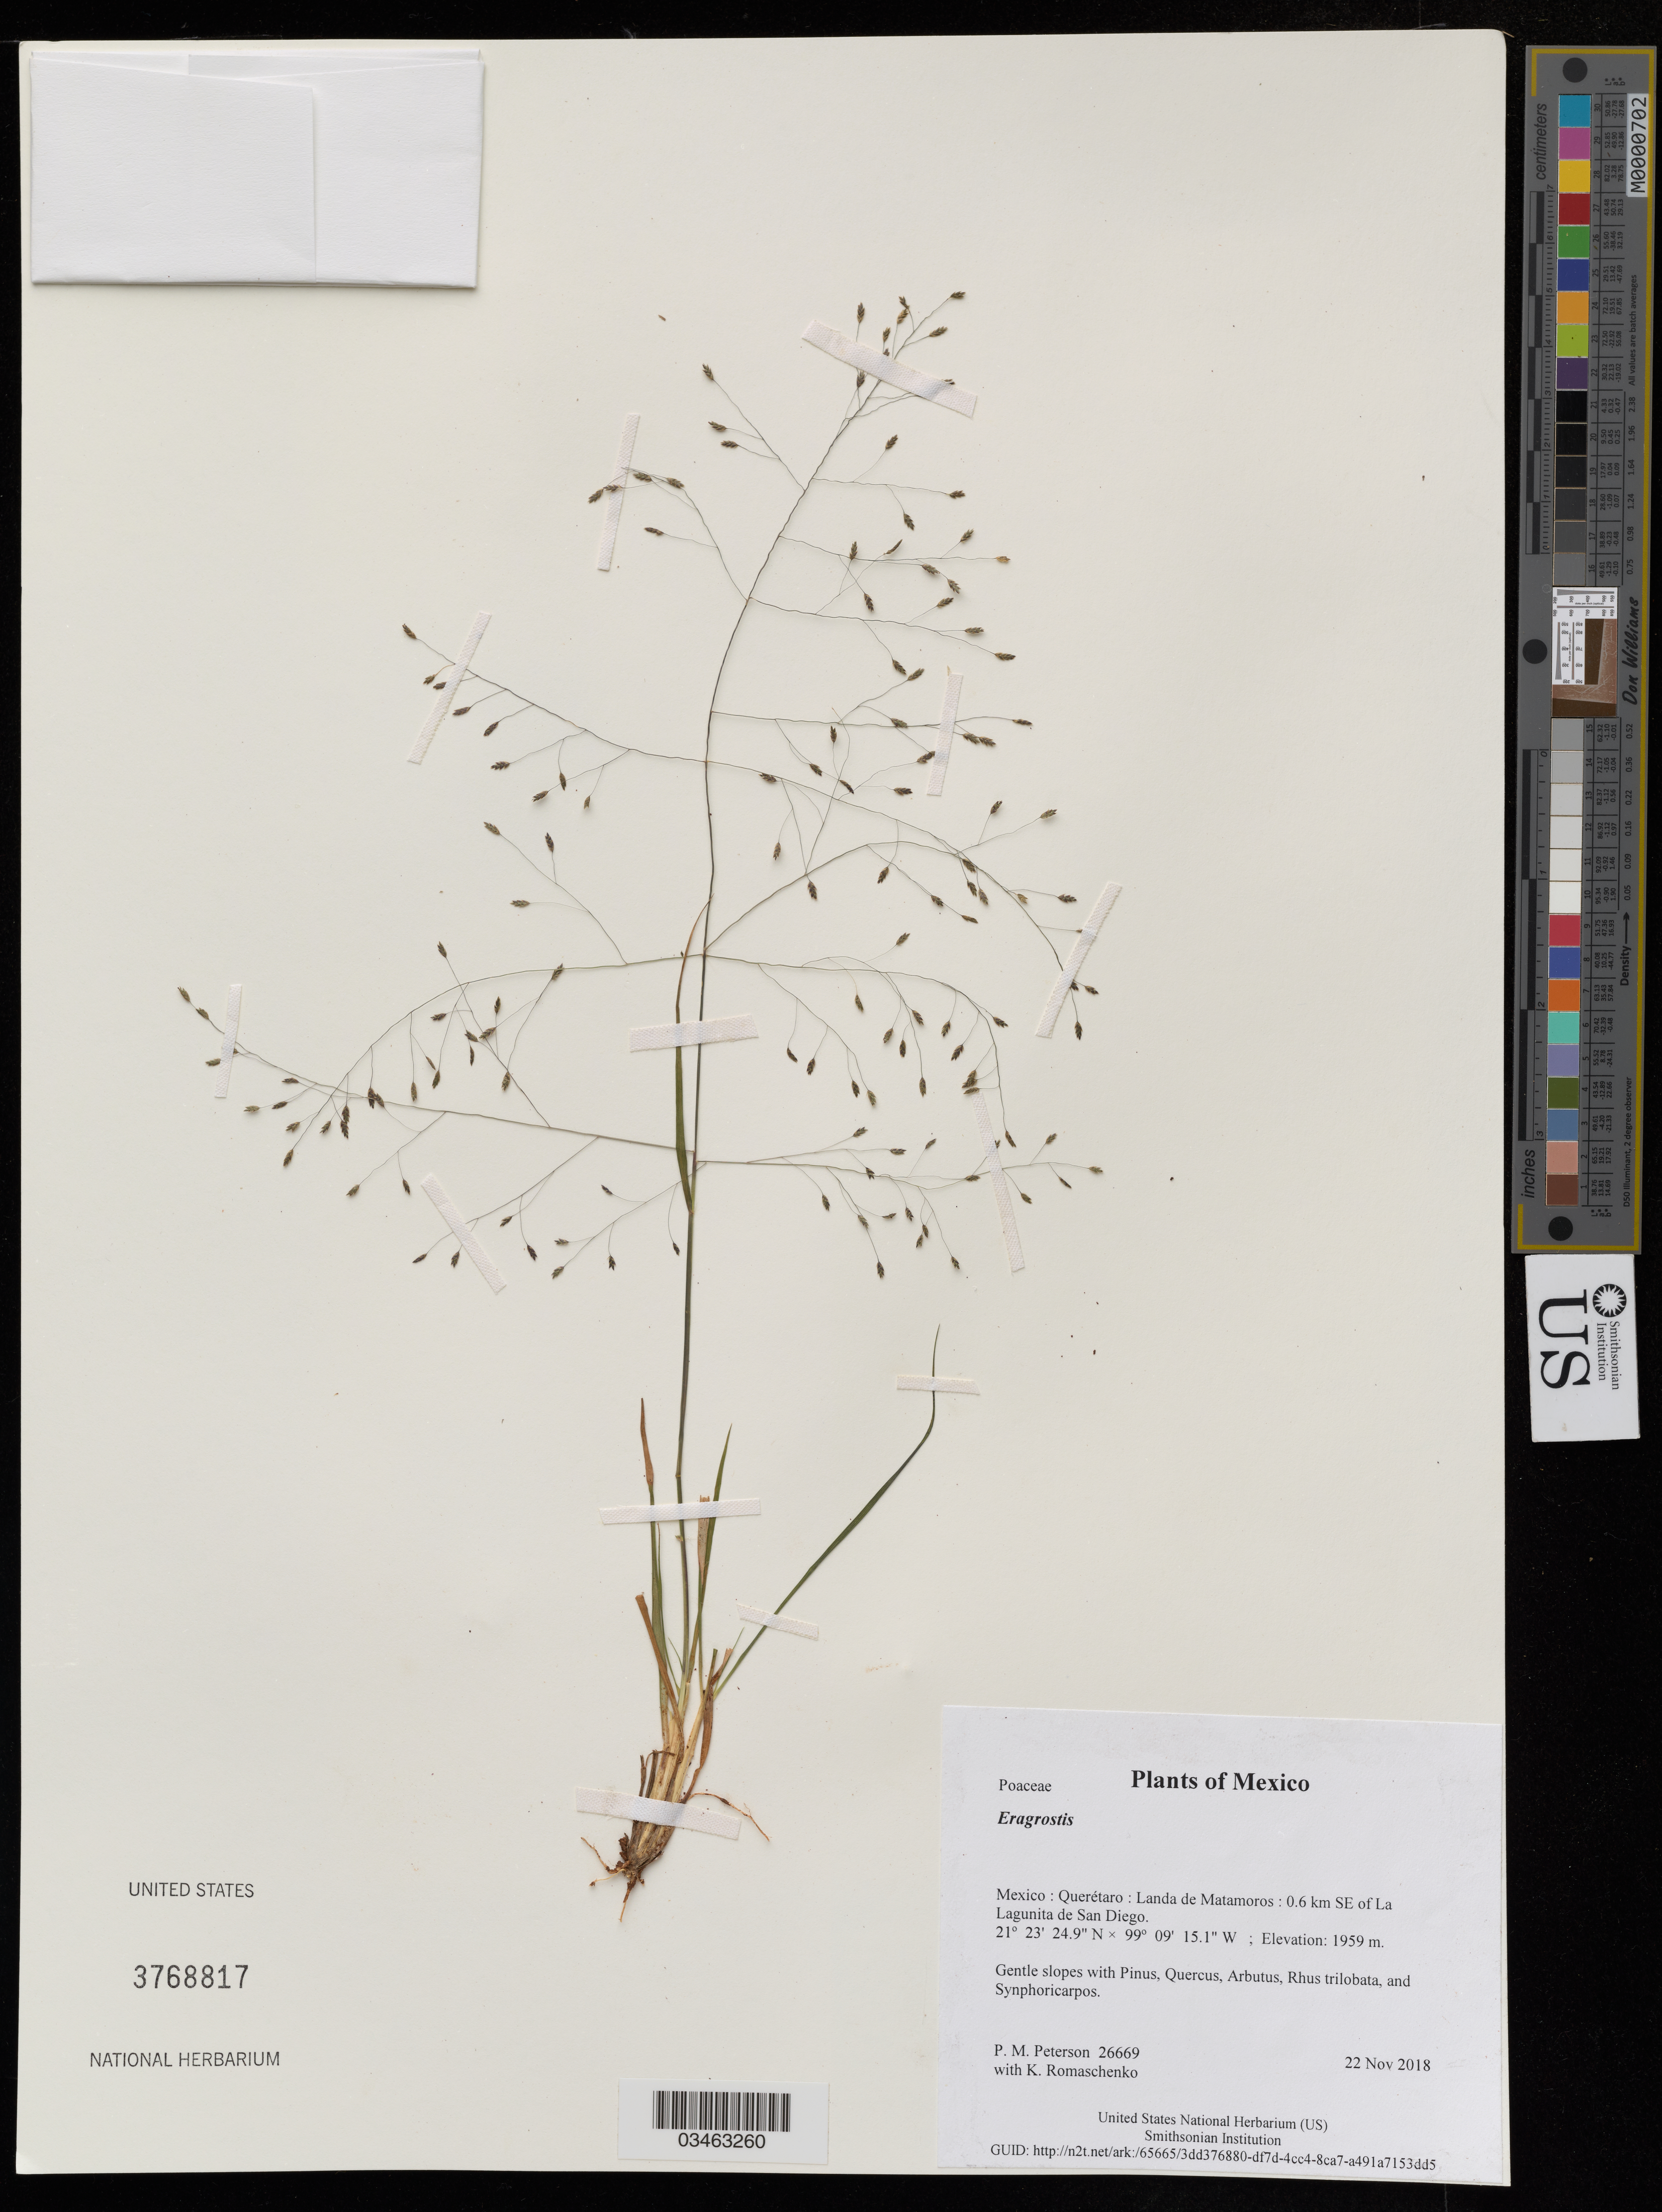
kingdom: Plantae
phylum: Tracheophyta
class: Liliopsida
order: Poales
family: Poaceae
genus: Eragrostis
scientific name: Eragrostis sp.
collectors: P. M. Peterson & K. Romaschenko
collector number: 26669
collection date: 2018-11-22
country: Mexico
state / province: Querétaro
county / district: Landa de Matamoros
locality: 0.6 km SE of La Lagunita de San Diego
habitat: Gentle slopes with Pinus, Quercus, Arbutus, Rhus trilobata, and Synphoricarpos.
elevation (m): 1959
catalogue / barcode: US 3768817